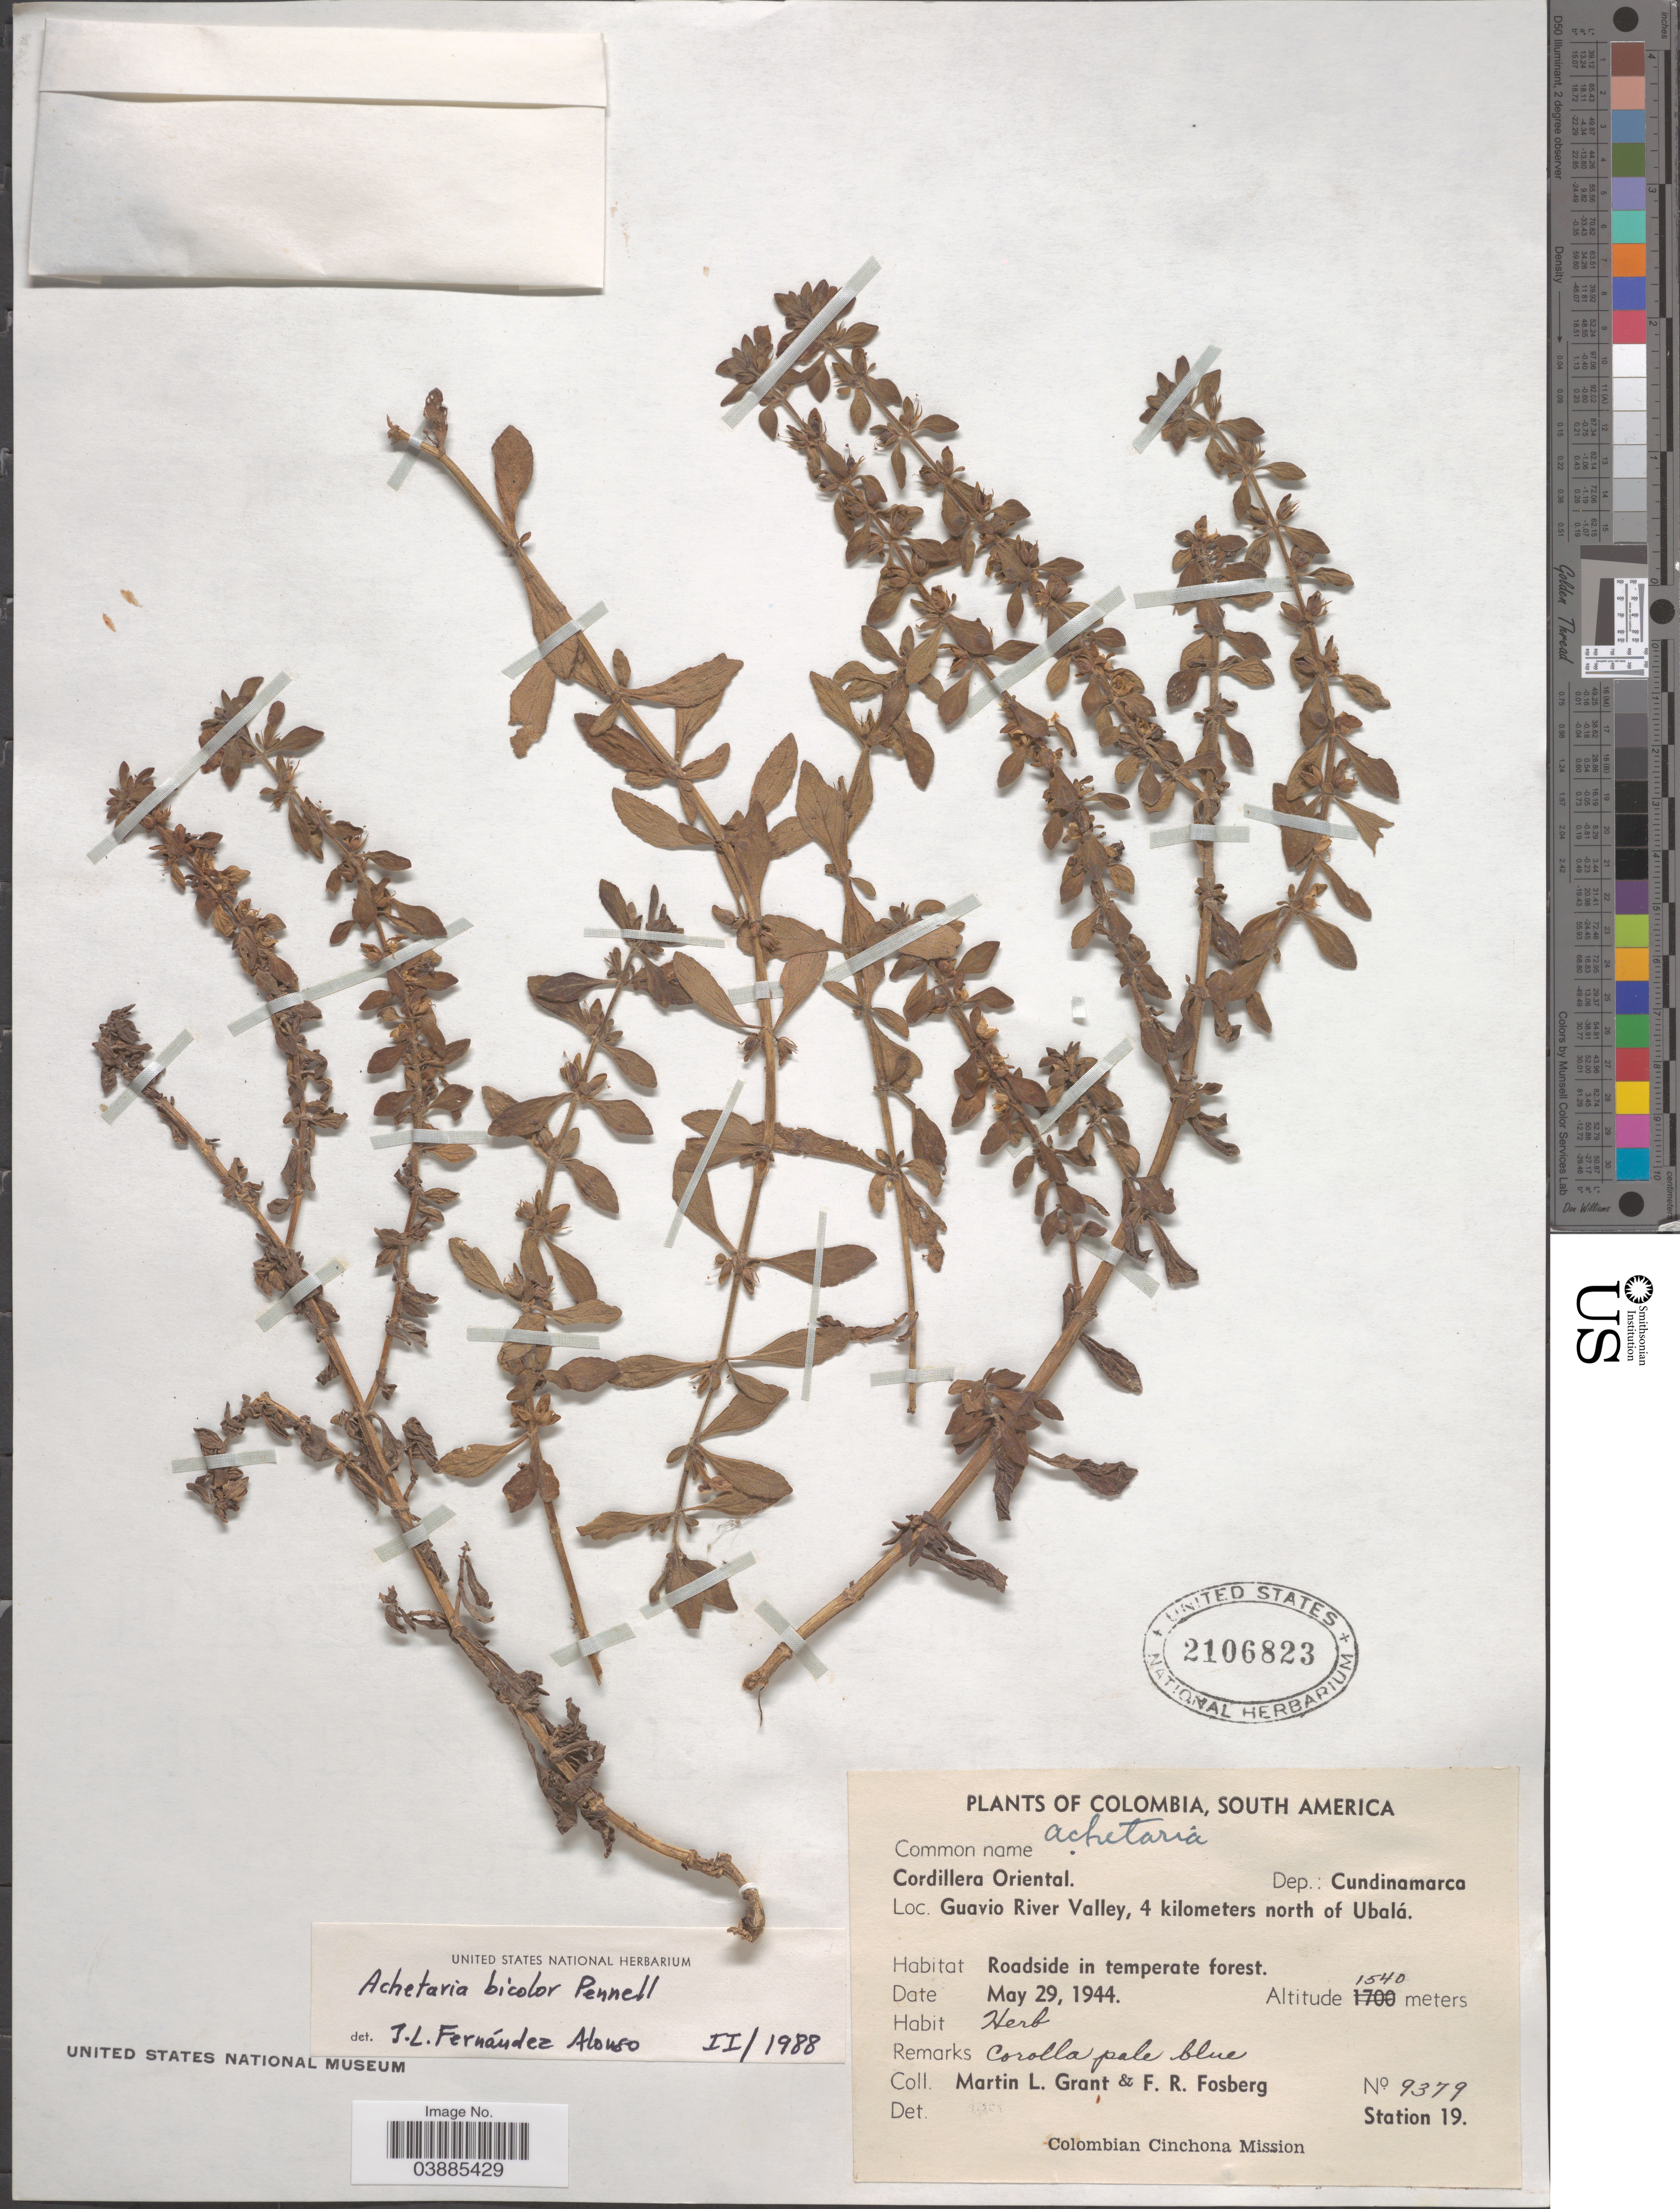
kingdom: Plantae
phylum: Tracheophyta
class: Magnoliopsida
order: Lamiales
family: Plantaginaceae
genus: Matourea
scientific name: Matourea erecta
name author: (Spreng.) Colletta & V.C. Souza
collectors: M. L. Grant & F. R. Fosberg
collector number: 9379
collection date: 1944-05-29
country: Colombia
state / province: Cundinamarca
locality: Cordillera Oriental. Dep.: Cundinamarca. Guavio River Valley, 4 kilometers north of Ubalá.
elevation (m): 1540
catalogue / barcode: US 2106823